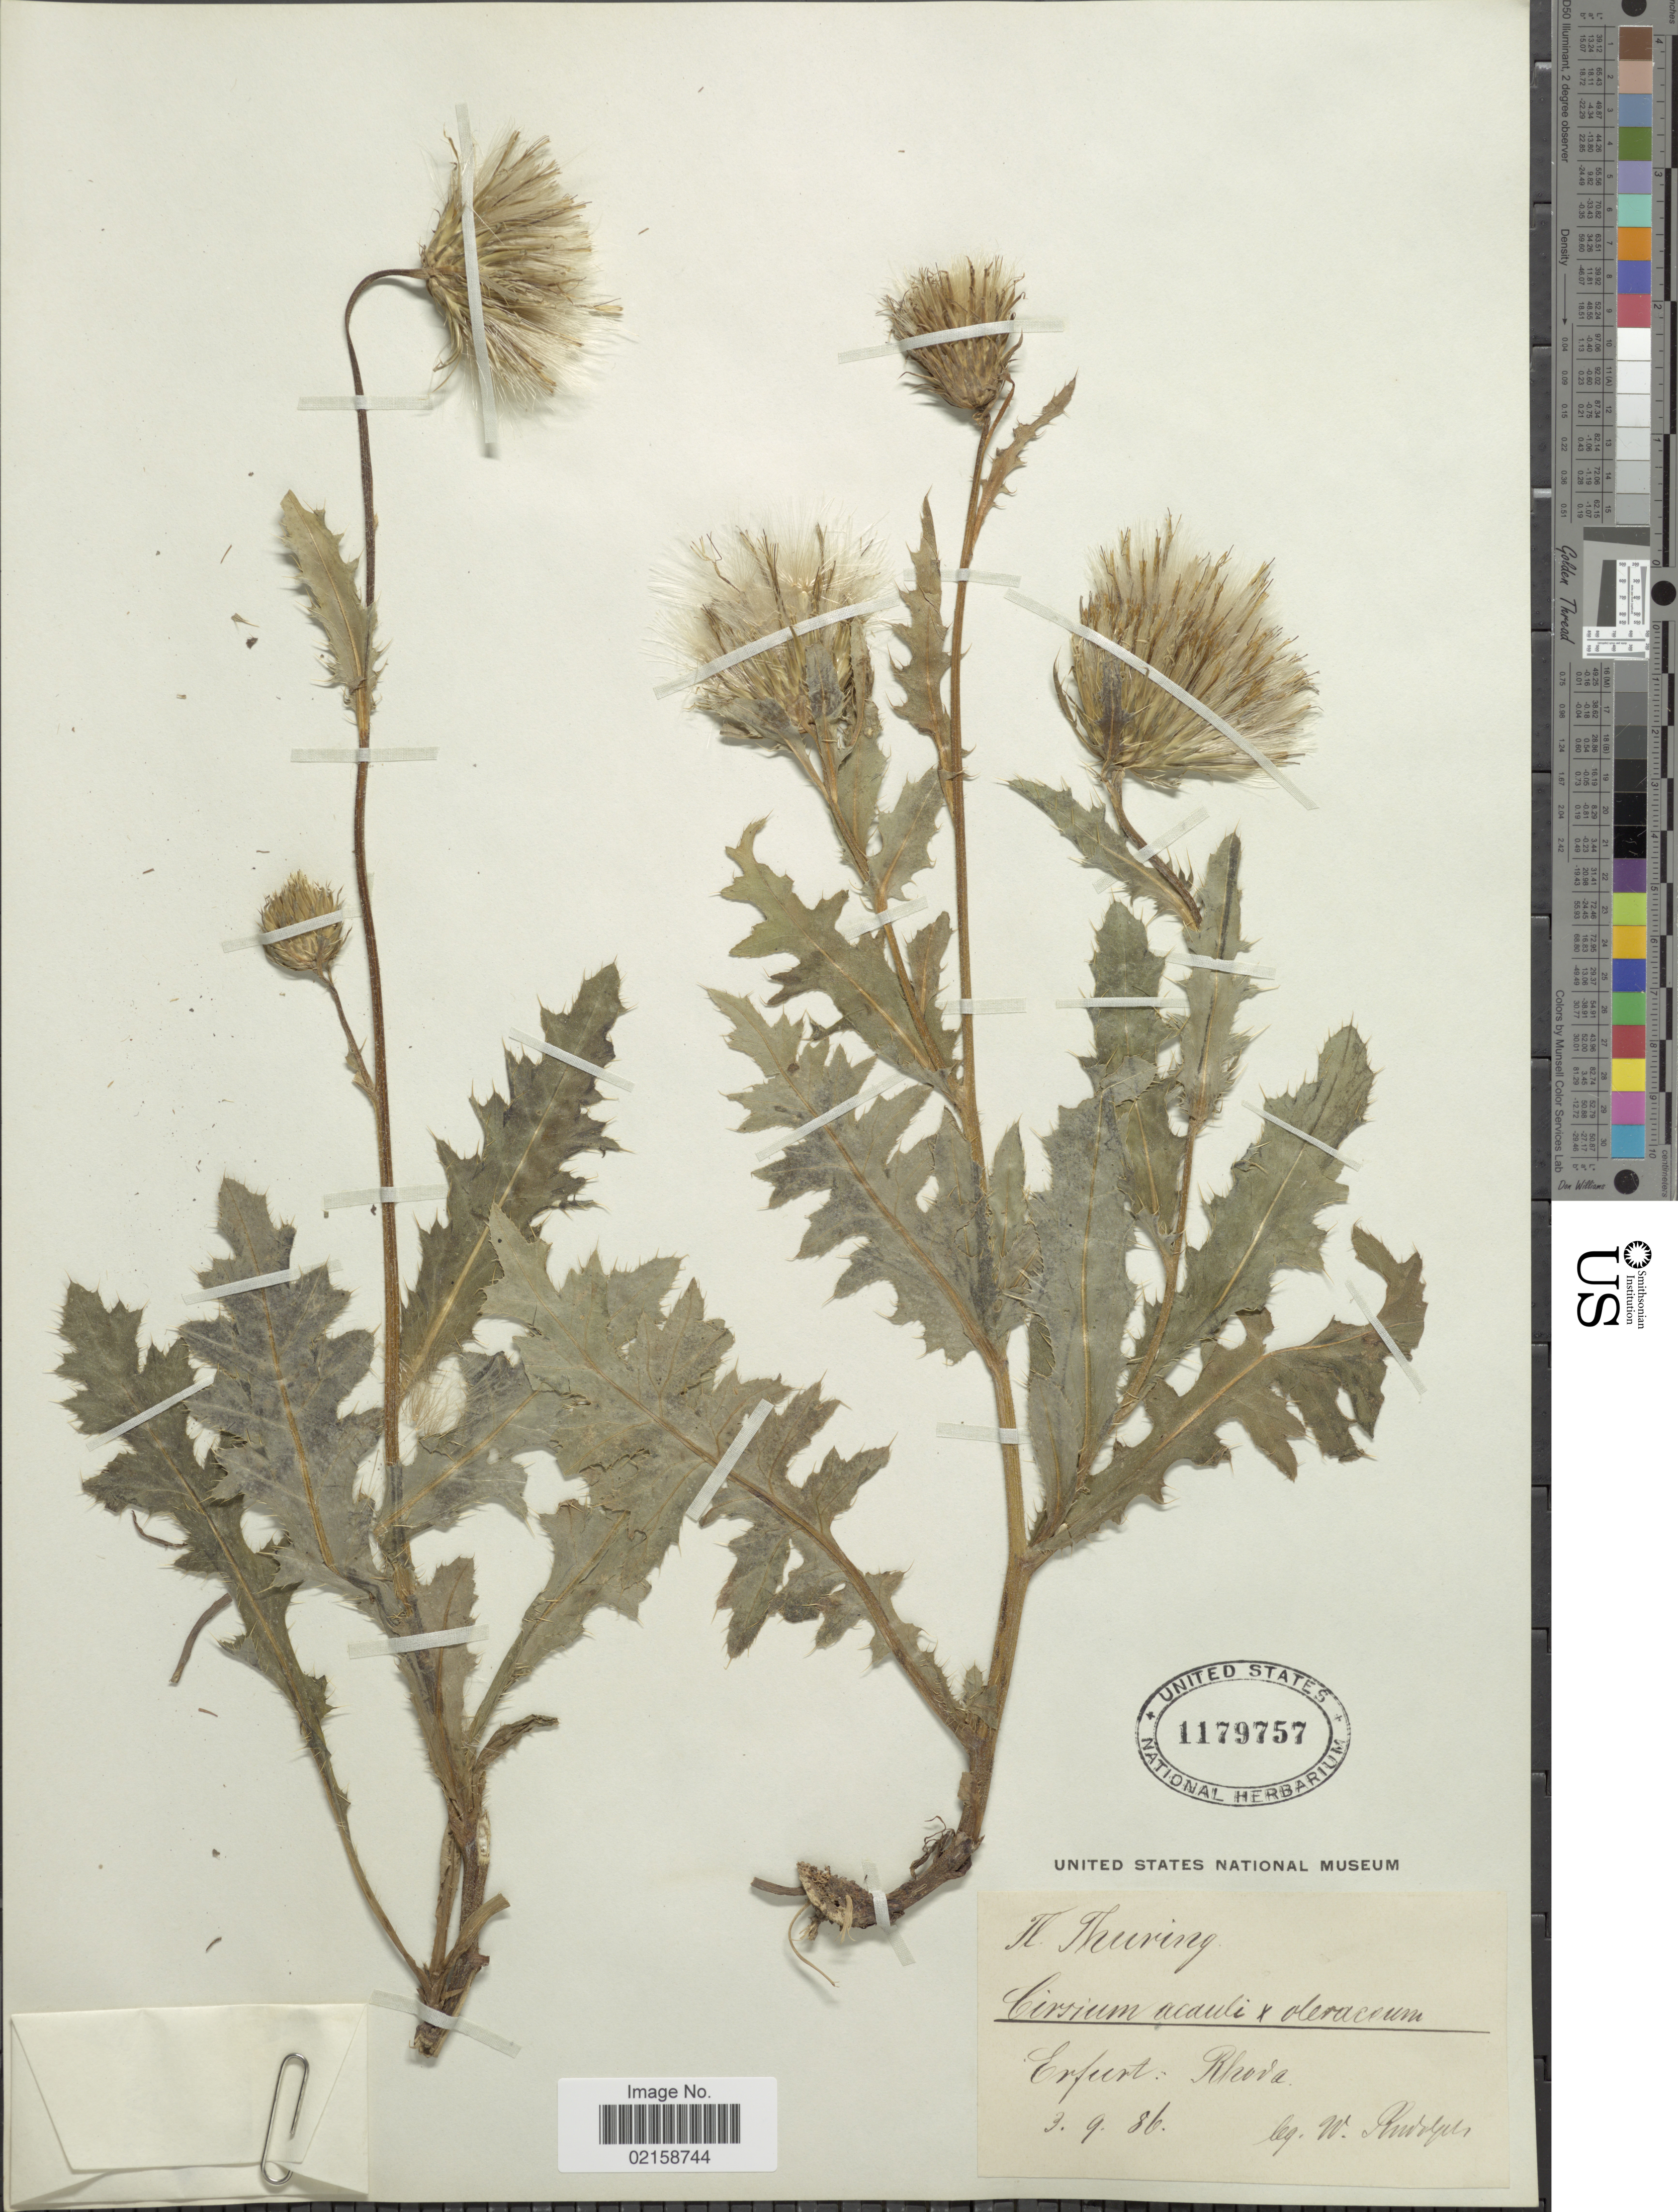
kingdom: Plantae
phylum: Tracheophyta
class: Magnoliopsida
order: Asterales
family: Asteraceae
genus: Cirsium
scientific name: Cirsium acaule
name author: (L.) Scop.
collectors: W. Rudolph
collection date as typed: Transcribed d/m/y: 3/9/86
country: Germany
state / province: Thuringia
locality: Erfest: Rhoda. [interpreted]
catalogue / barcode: US 1179757